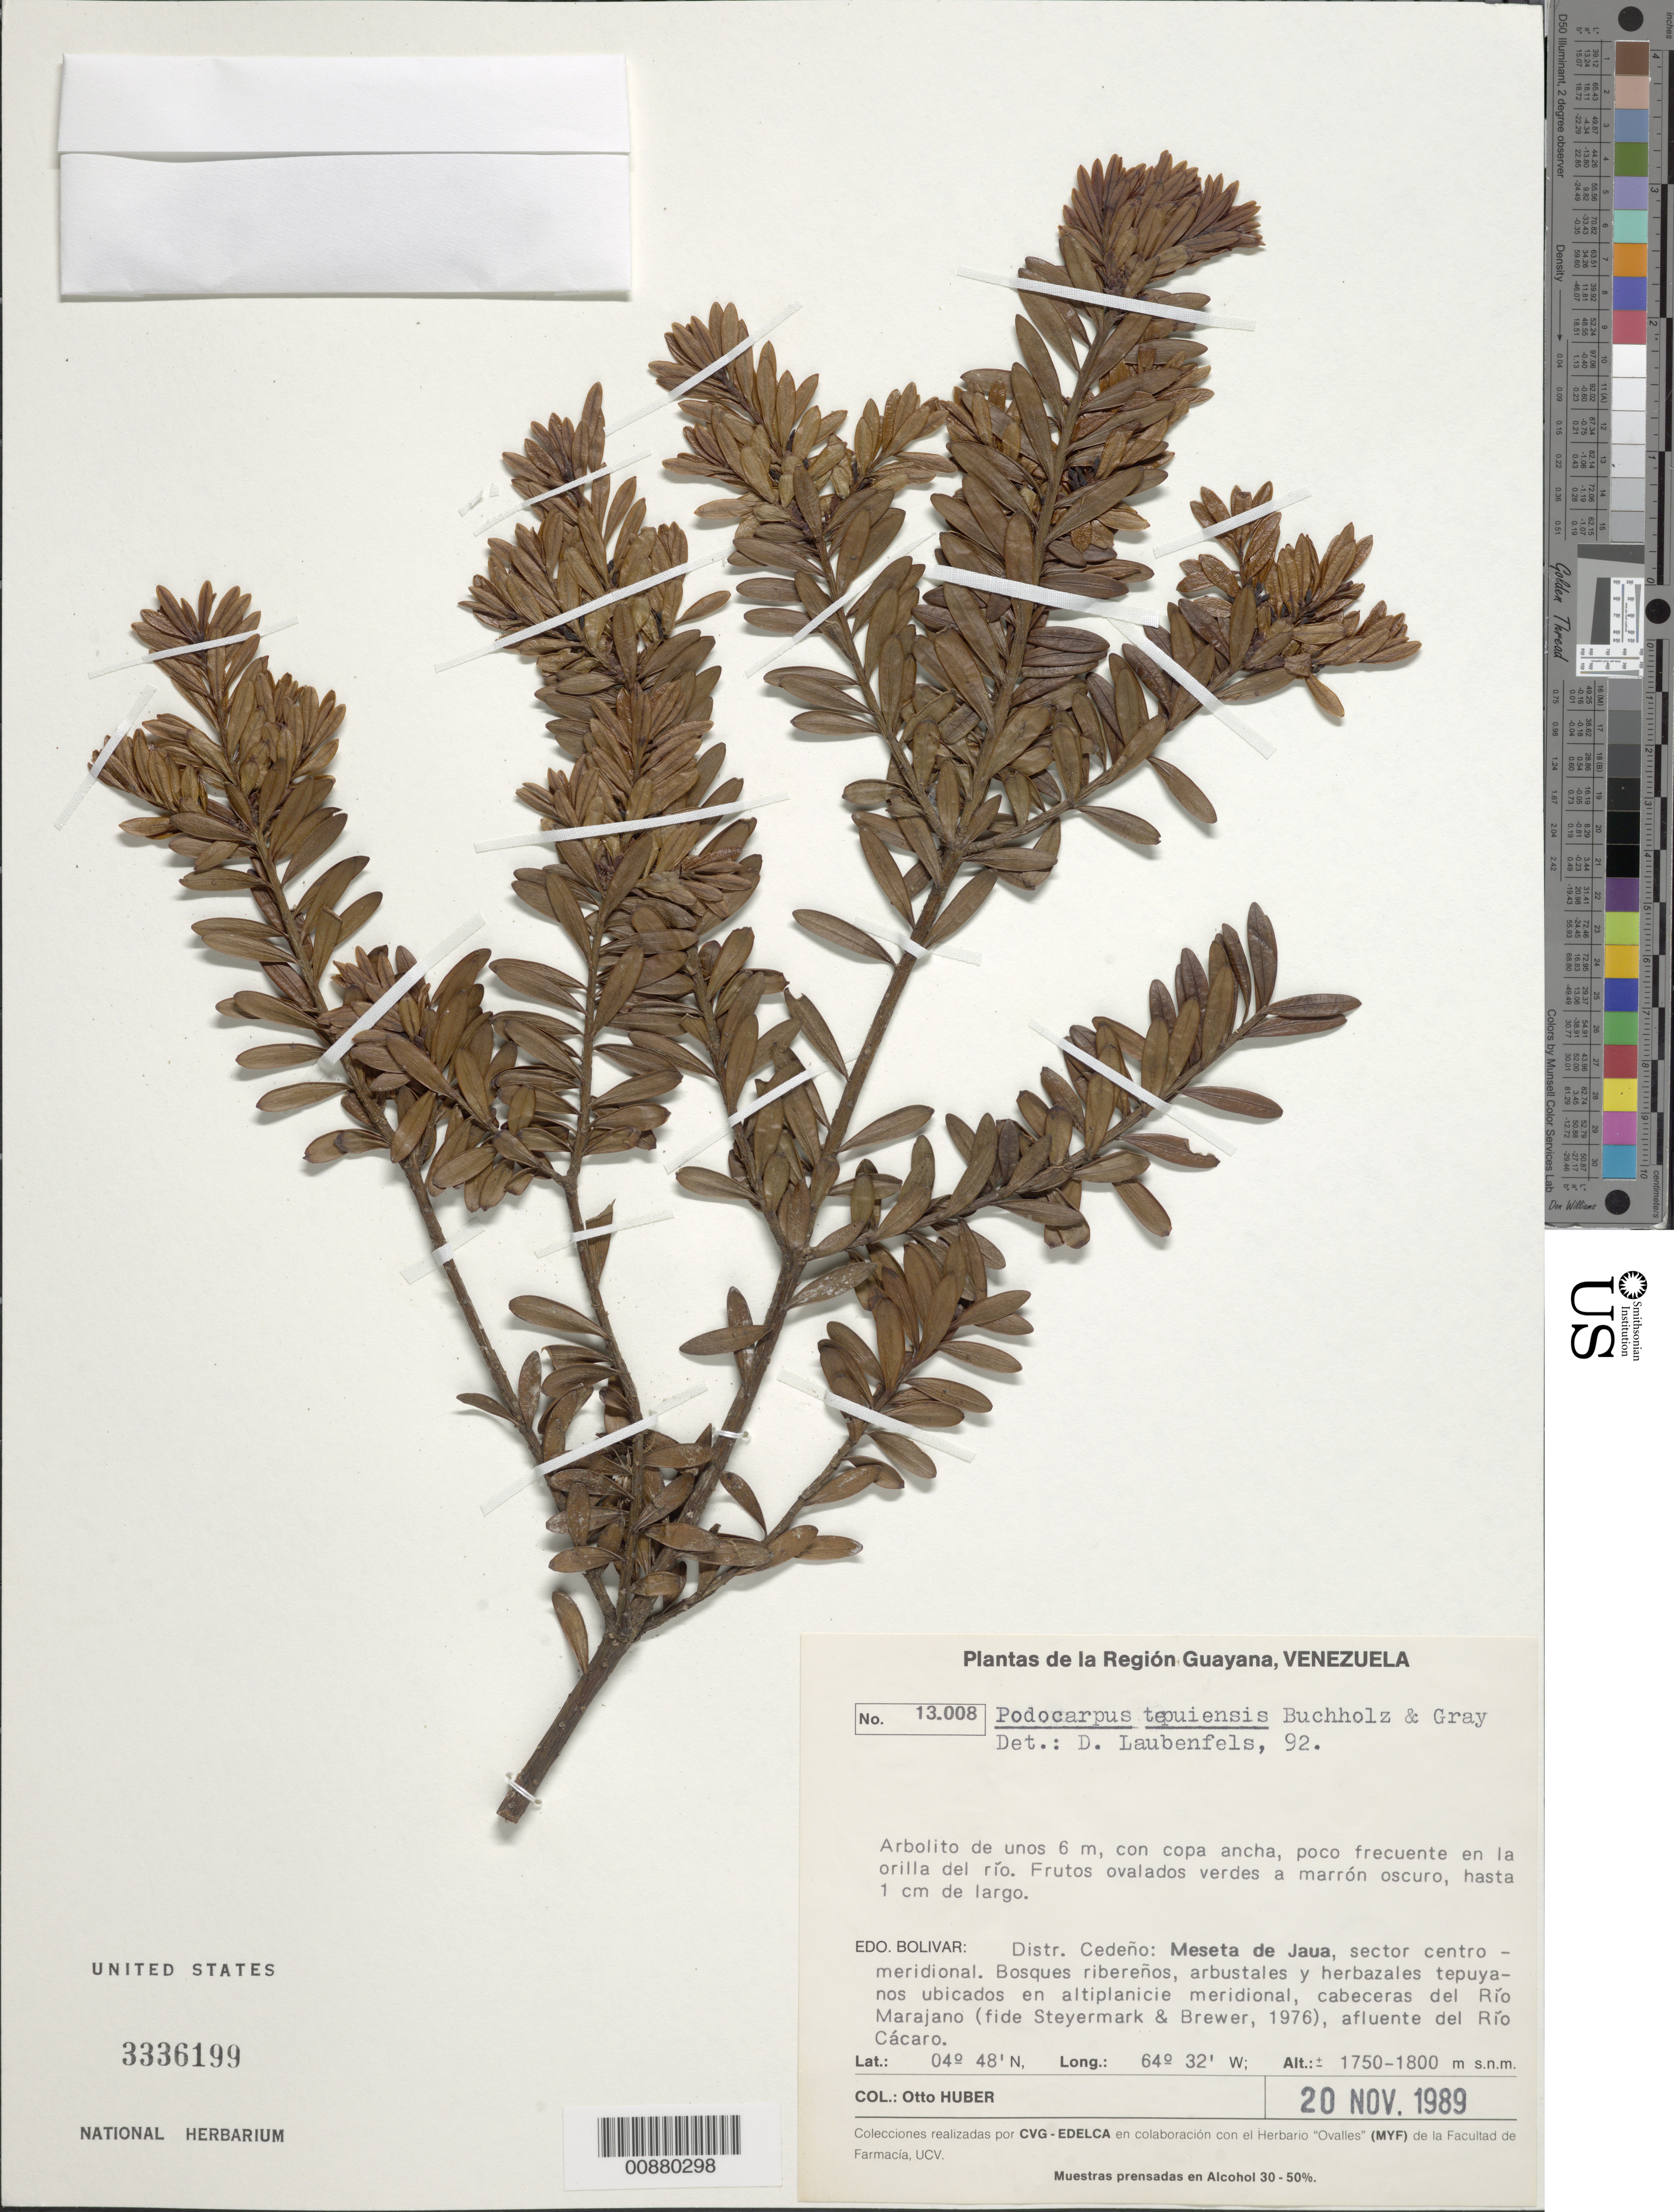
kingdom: Plantae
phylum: Tracheophyta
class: Pinopsida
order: Pinales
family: Podocarpaceae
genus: Podocarpus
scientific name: Podocarpus tepuiensis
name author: J. Buchholz & N.E. Gray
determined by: Laubenfels, D. J. de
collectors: O. Huber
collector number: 13008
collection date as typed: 20-Nov-89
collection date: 1989-11-20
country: Venezuela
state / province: Bolívar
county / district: Cedeño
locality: Meseta de Jaua, central-meridional sector; Río Marajano, afluente de Río Cacaro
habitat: Orilla del rio; bosques riberenos, arbustales y herbazales tepuyanos ubicados en altiplanicie meridional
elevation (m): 1750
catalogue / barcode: US 3336199